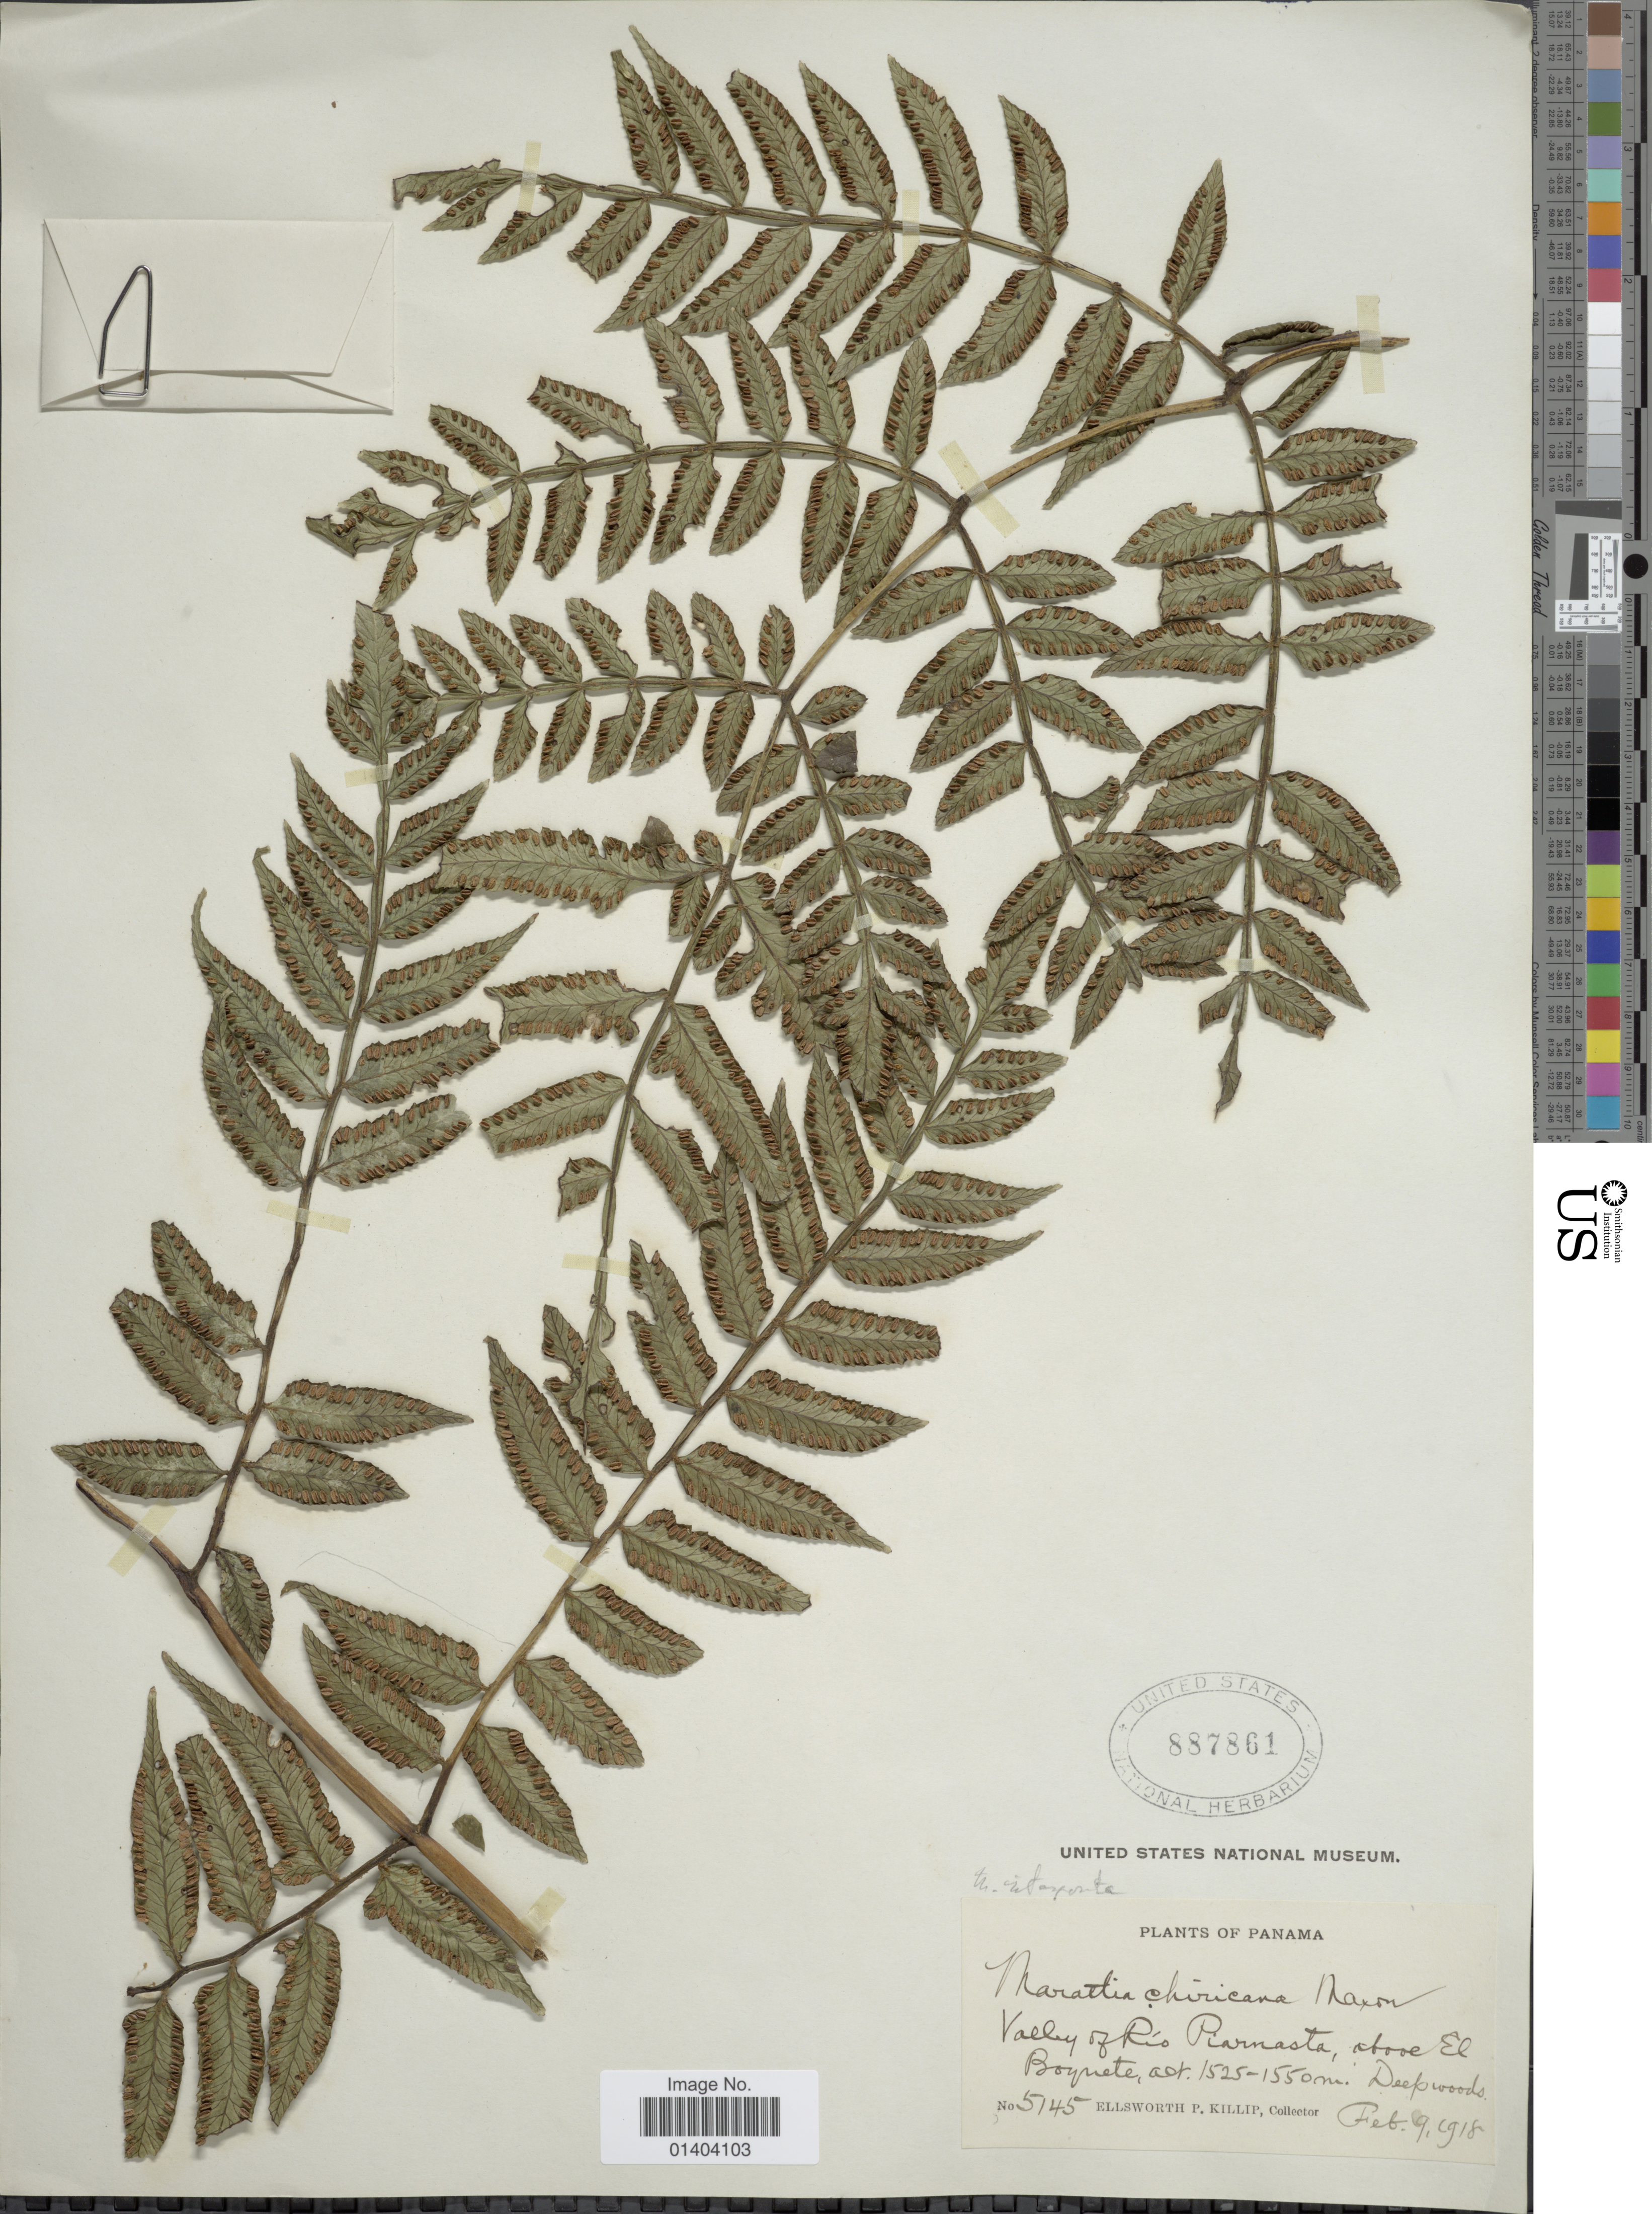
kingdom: Plantae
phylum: Tracheophyta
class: Polypodiopsida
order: Marattiales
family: Marattiaceae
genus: Marattia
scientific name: Marattia interposita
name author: Christ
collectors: E. P. Killip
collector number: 5145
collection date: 1918-02-09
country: Panama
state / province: Chiriqui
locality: Valley of Rio Piarnasta above El Boquete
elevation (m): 1525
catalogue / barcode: US 887861